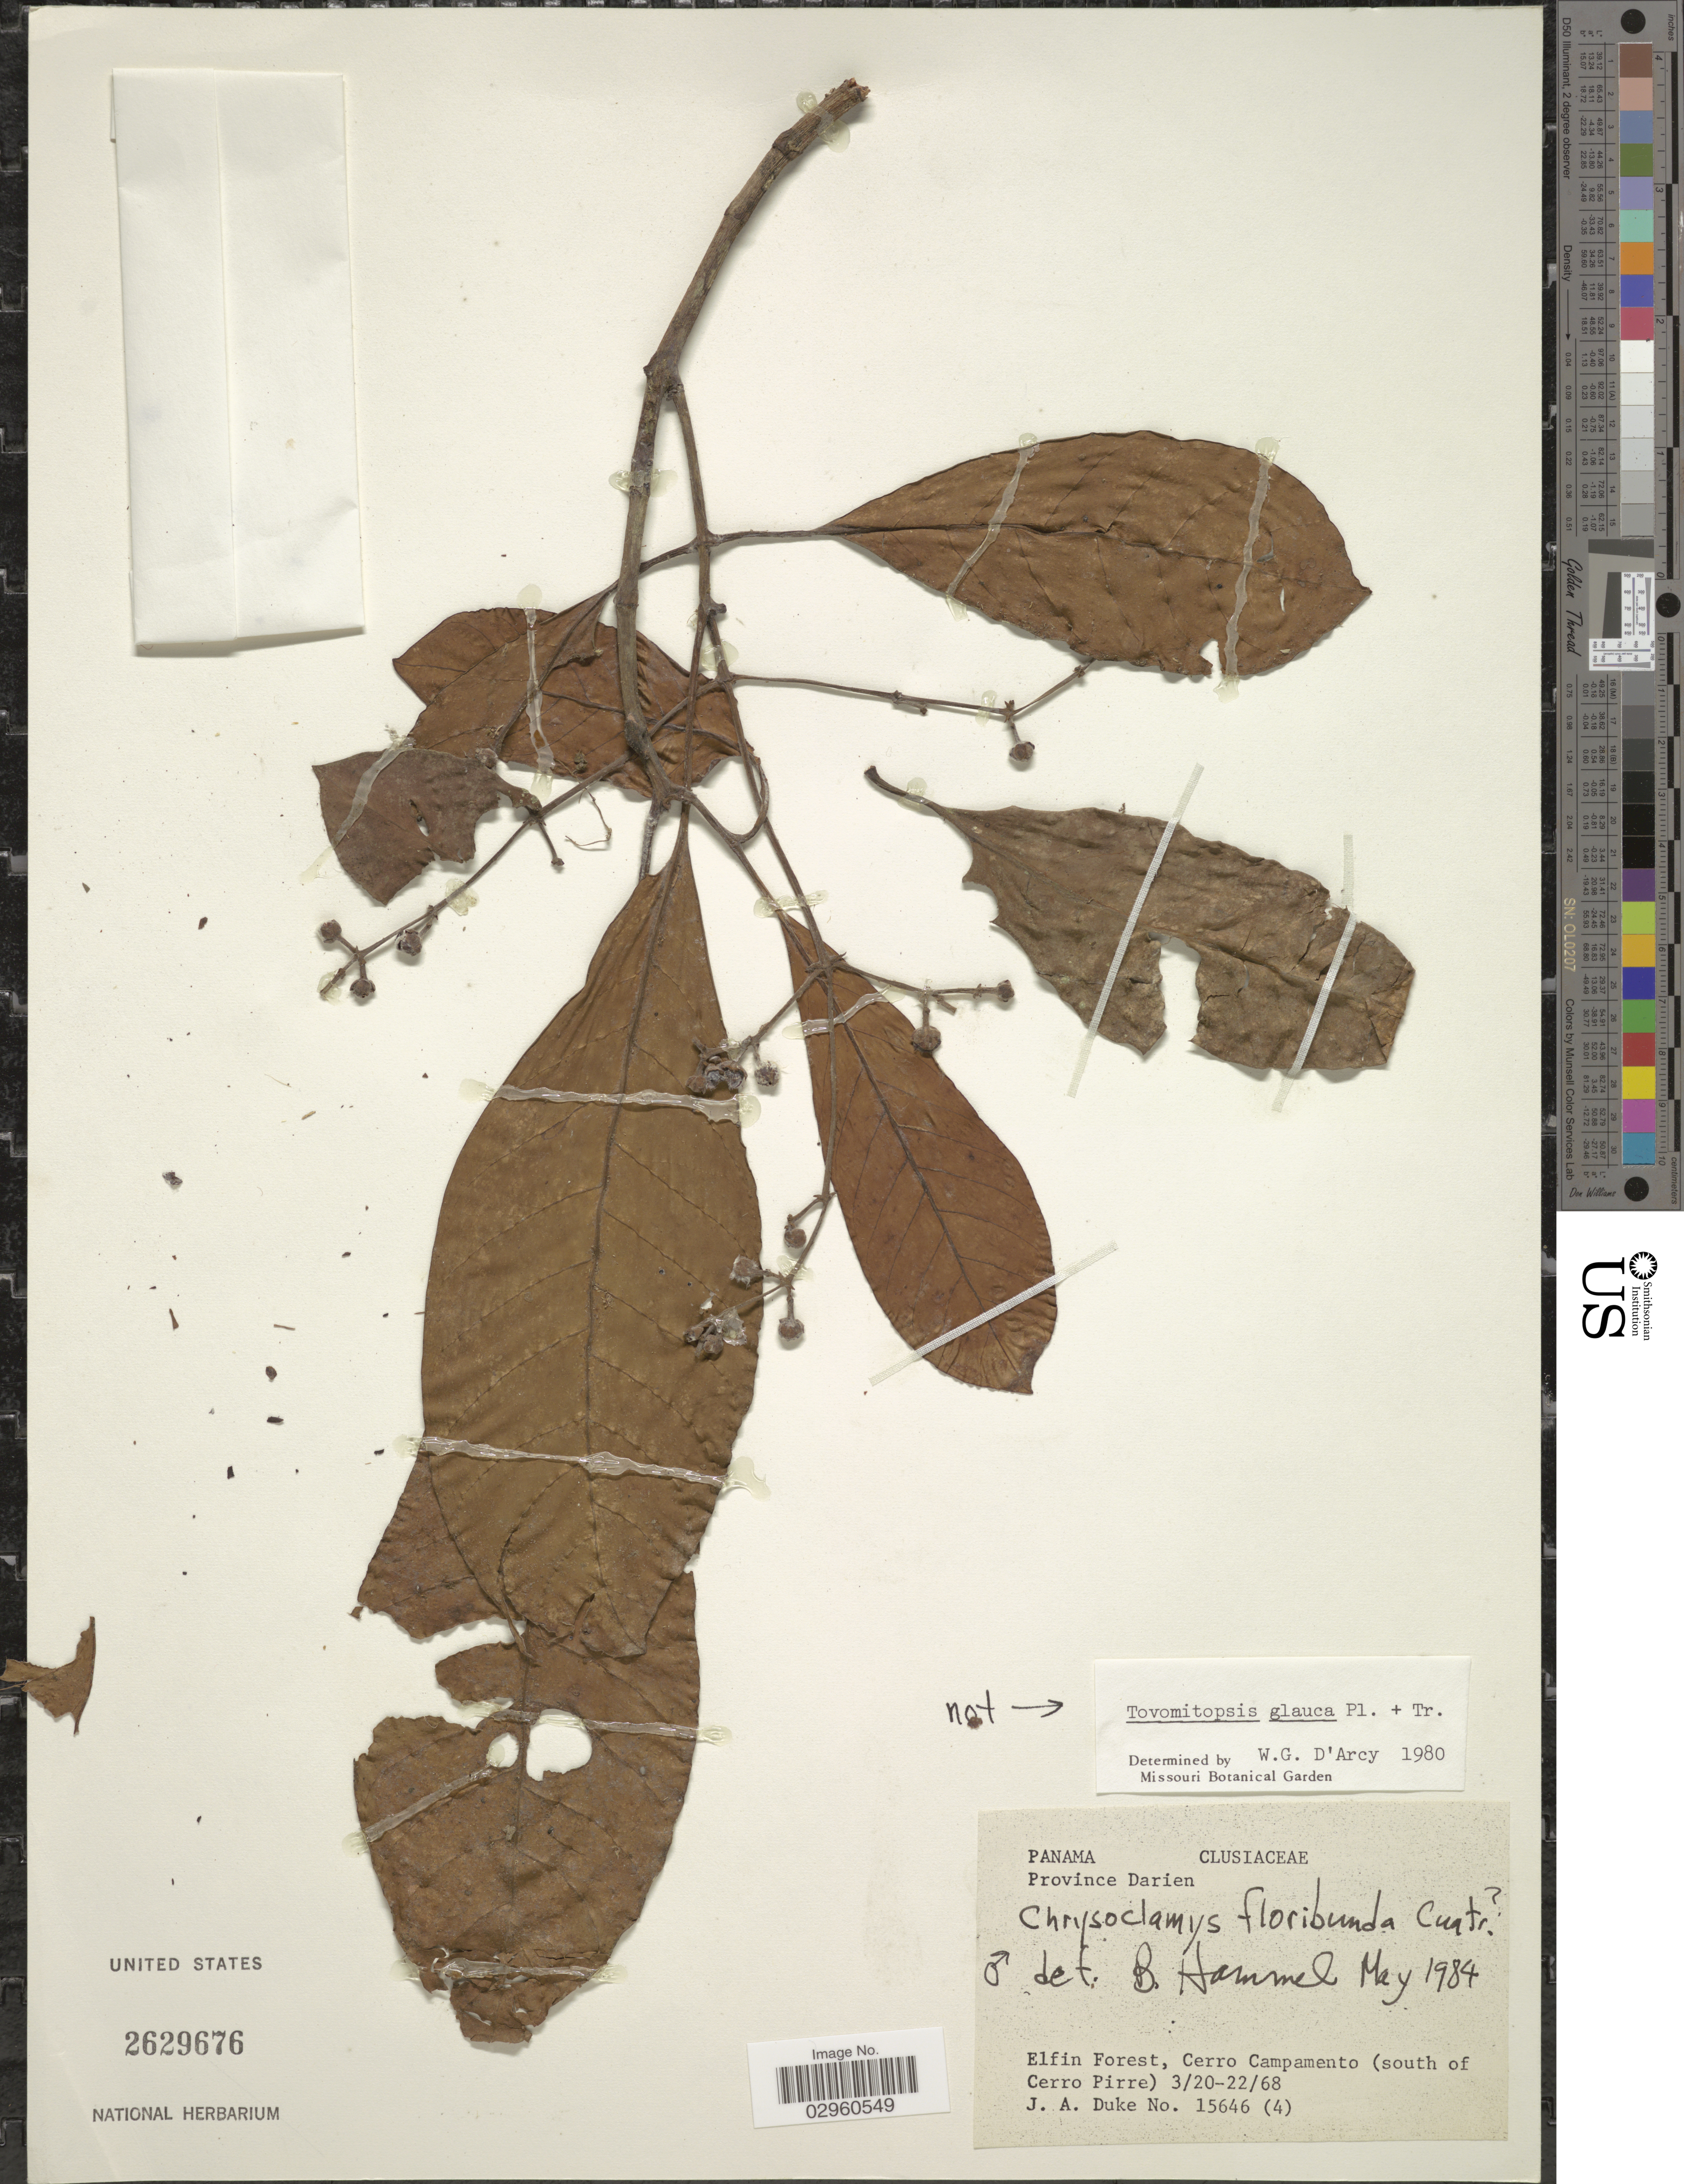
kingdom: Plantae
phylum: Tracheophyta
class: Magnoliopsida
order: Malpighiales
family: Clusiaceae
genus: Chrysochlamys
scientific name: Chrysochlamys floribunda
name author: Cuatrec.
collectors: J. A. Duke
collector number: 15646(4)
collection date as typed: Transcribed d/m/y: 20/3/68 to 22/3/68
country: Panama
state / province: Darién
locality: Province Darien. Elfin Forest, Cerro Campamento (south of Cerro Pirre).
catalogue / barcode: US 2629676